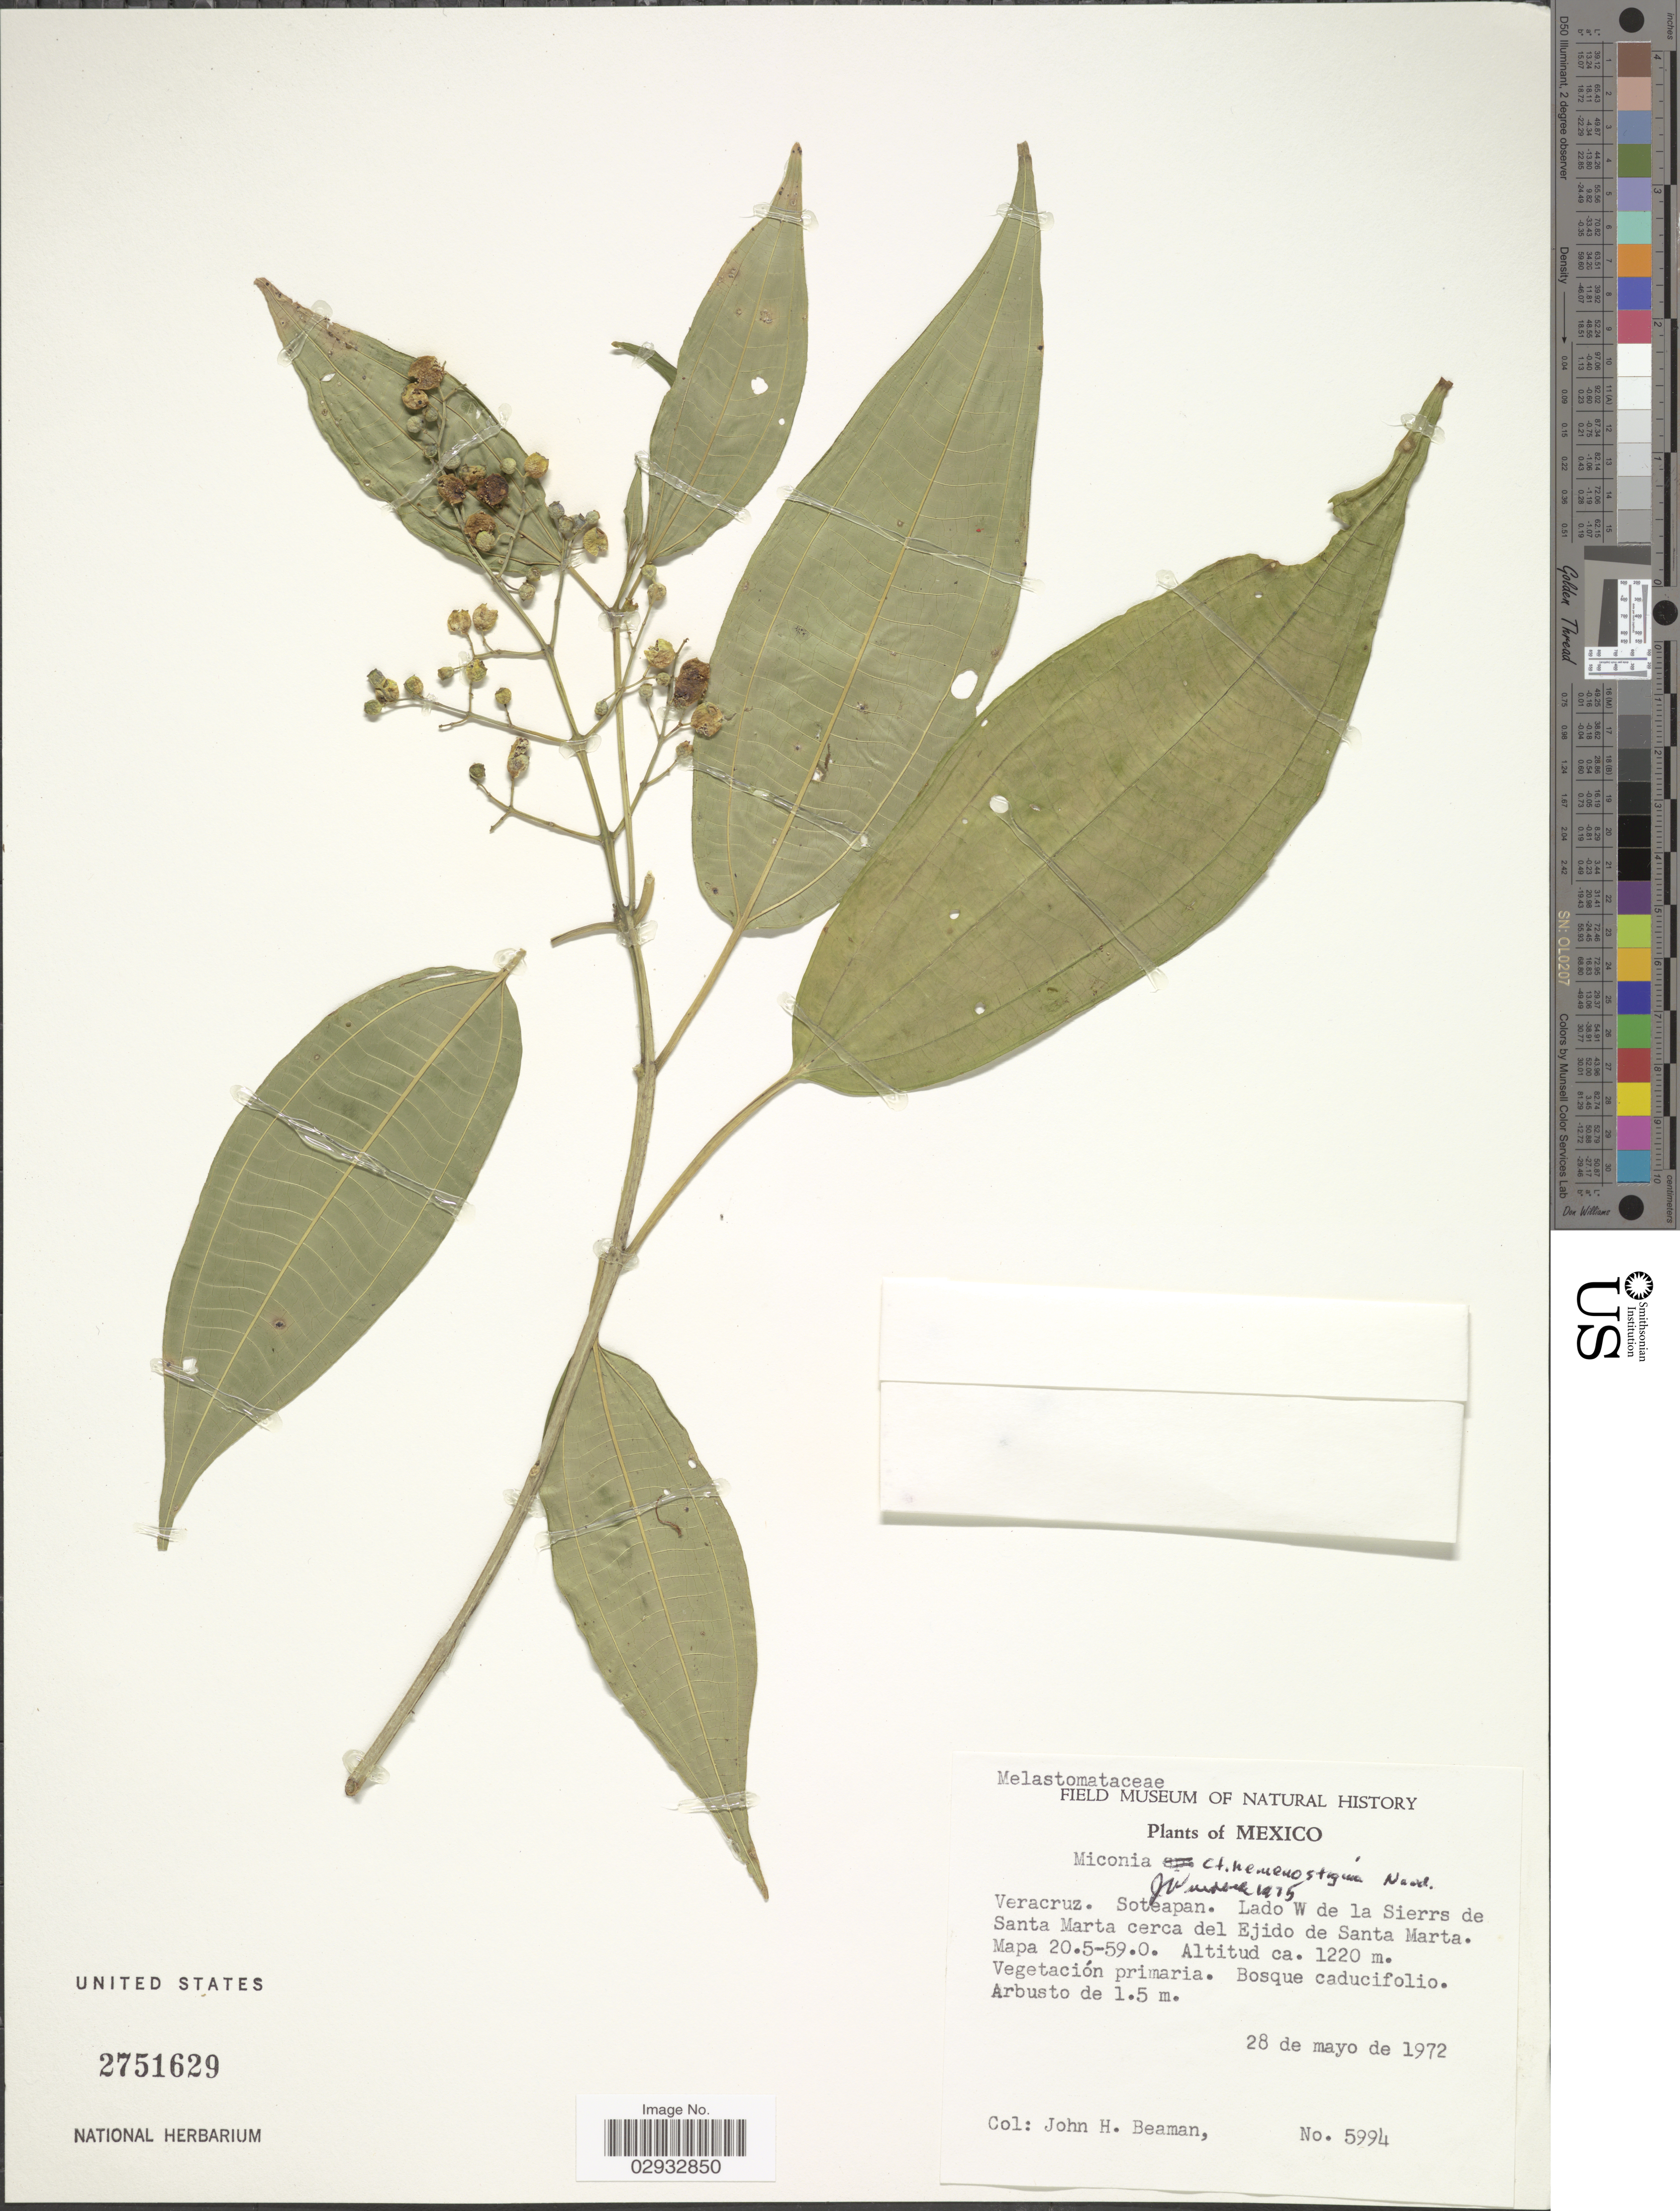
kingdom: Plantae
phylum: Tracheophyta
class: Magnoliopsida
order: Myrtales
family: Melastomataceae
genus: Miconia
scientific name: Miconia hemenostigma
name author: Naudin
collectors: J. H. Beaman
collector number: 5994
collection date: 1972-05-28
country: Mexico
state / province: Veracruz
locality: Veracruz. Soteapan. Lado W de la Sierrs de Santa Marta cerca del Ejido de Santa Marta. Mapa 20.5-59.0.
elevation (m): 1220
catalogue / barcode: US 2751629